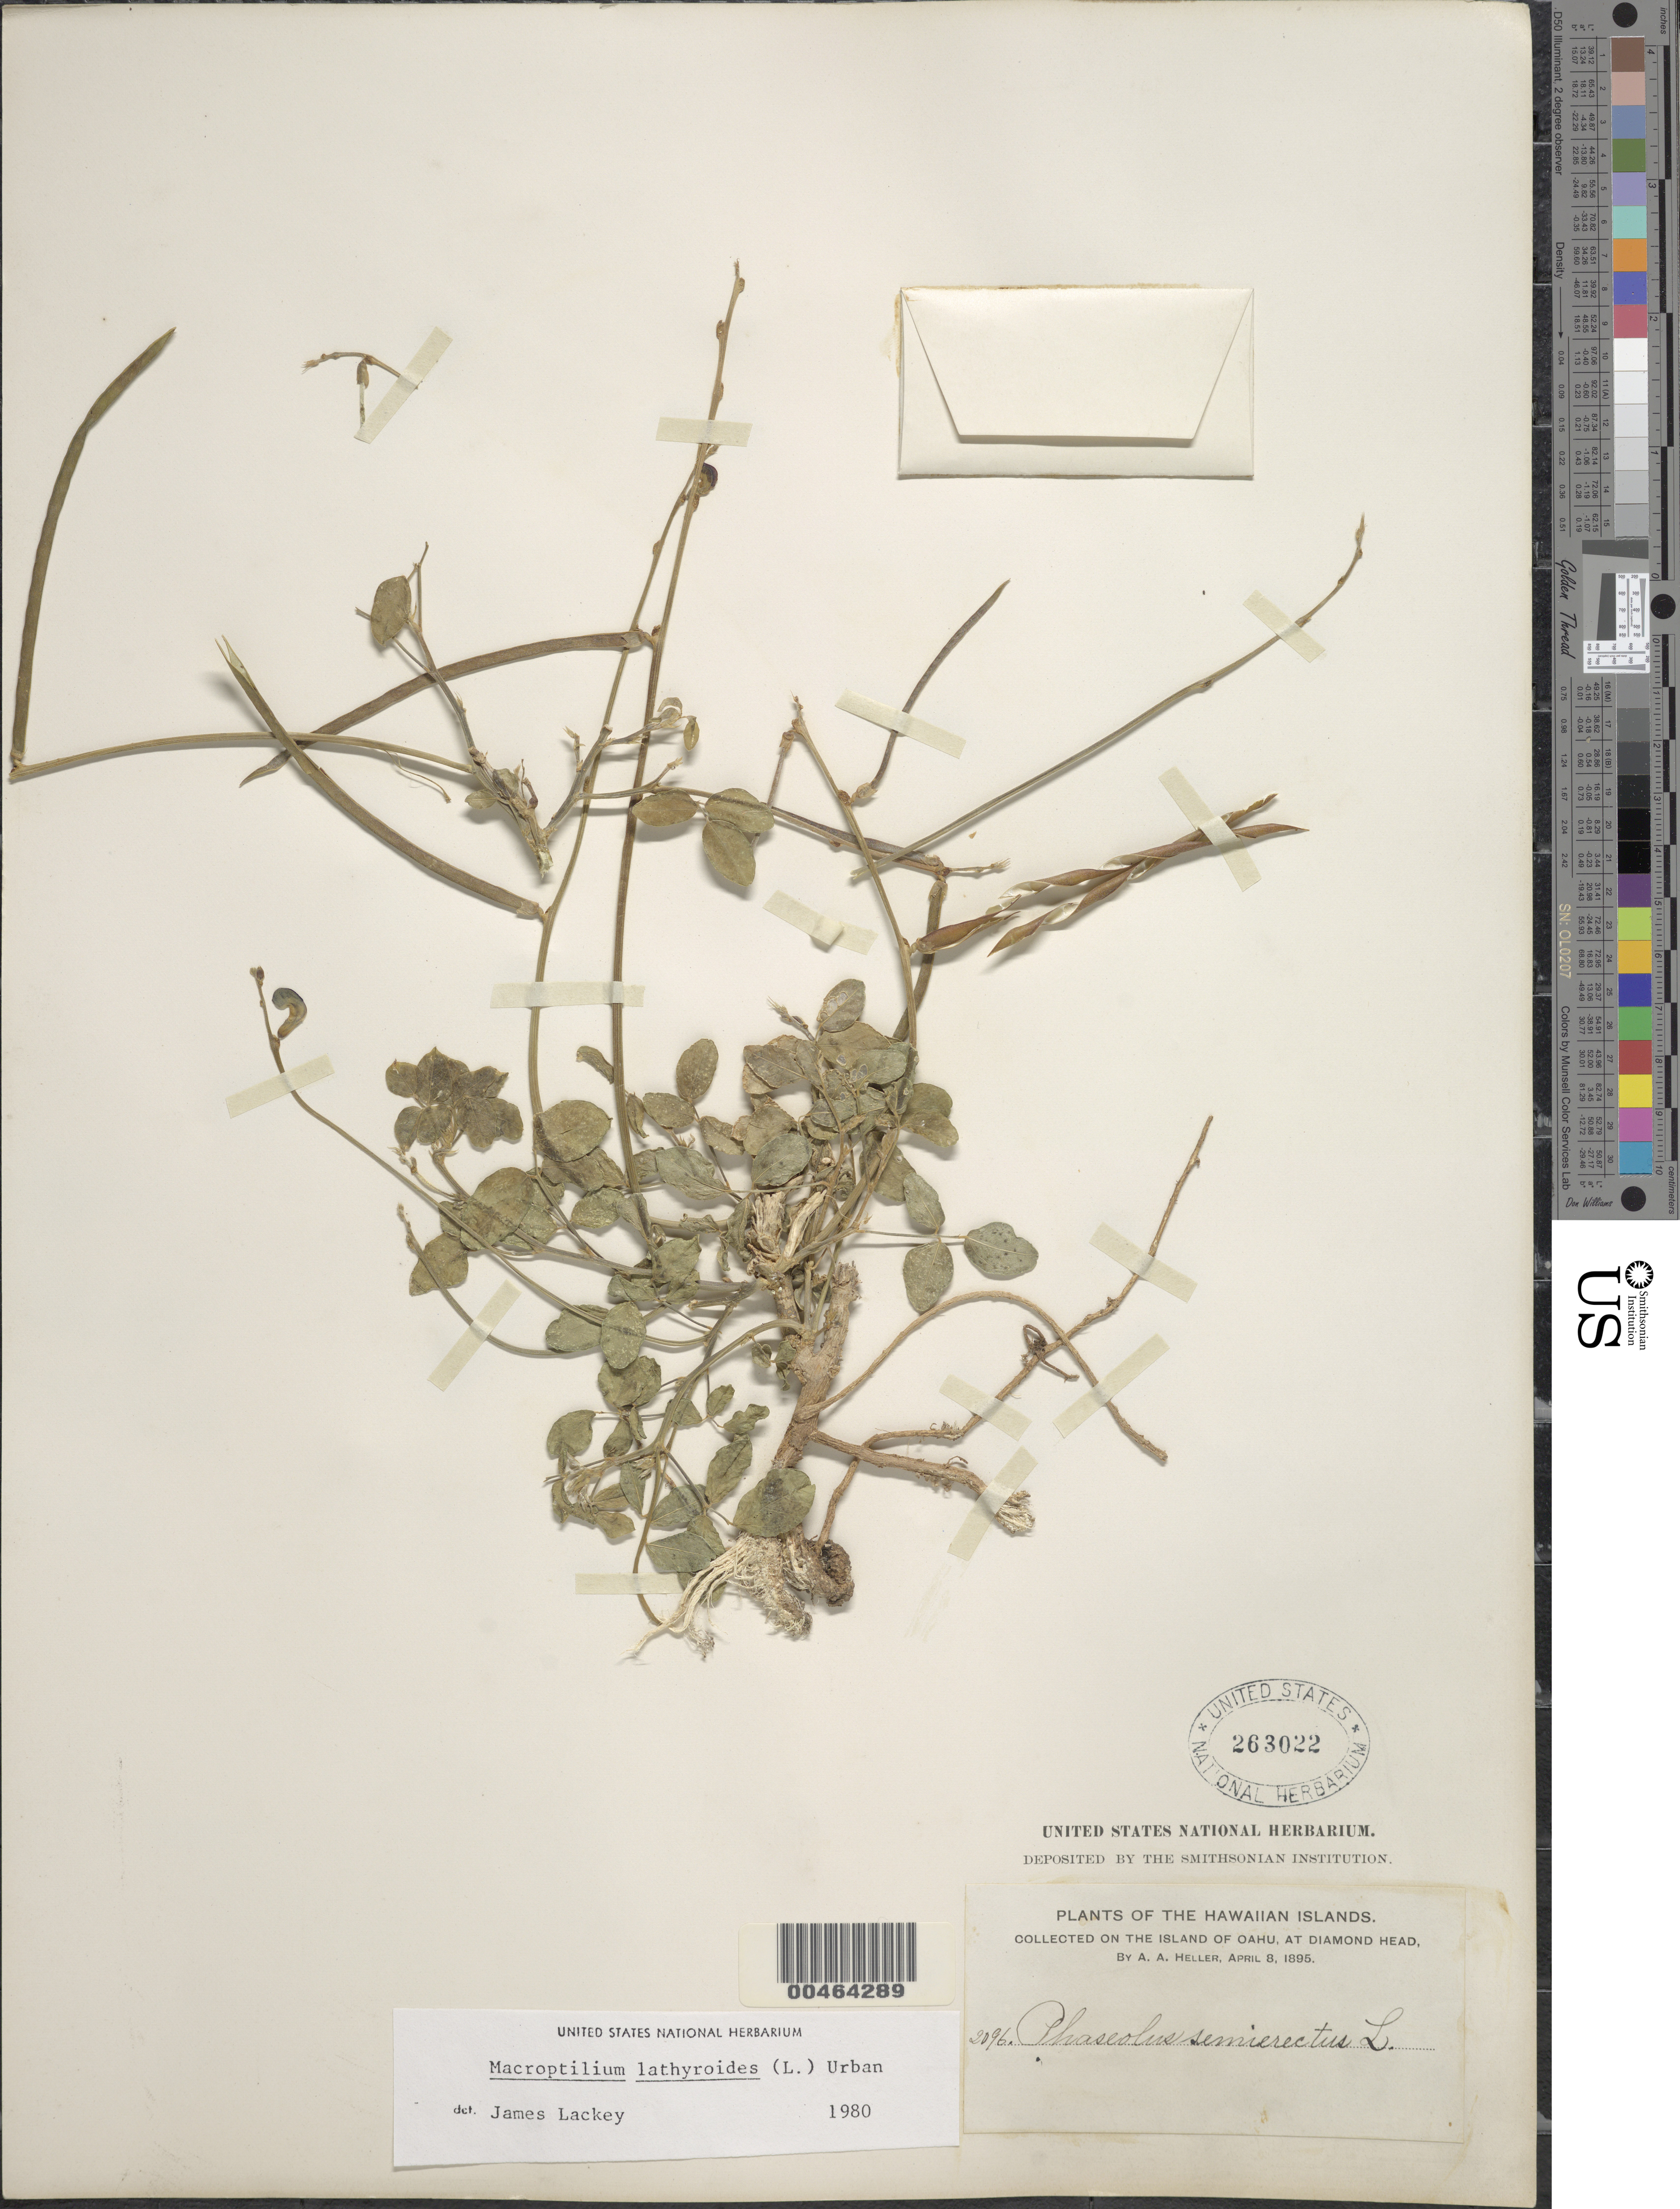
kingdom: Plantae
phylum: Tracheophyta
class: Magnoliopsida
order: Fabales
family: Fabaceae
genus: Macroptilium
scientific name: Macroptilium lathyroides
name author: (L.) Urb.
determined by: Lackey, J.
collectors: A. A. Heller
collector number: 2096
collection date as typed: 8 Apr 1895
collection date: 1895-04-08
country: United States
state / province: Hawaii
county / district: Honolulu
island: Oahu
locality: At Diamond Head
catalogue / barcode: US 263022